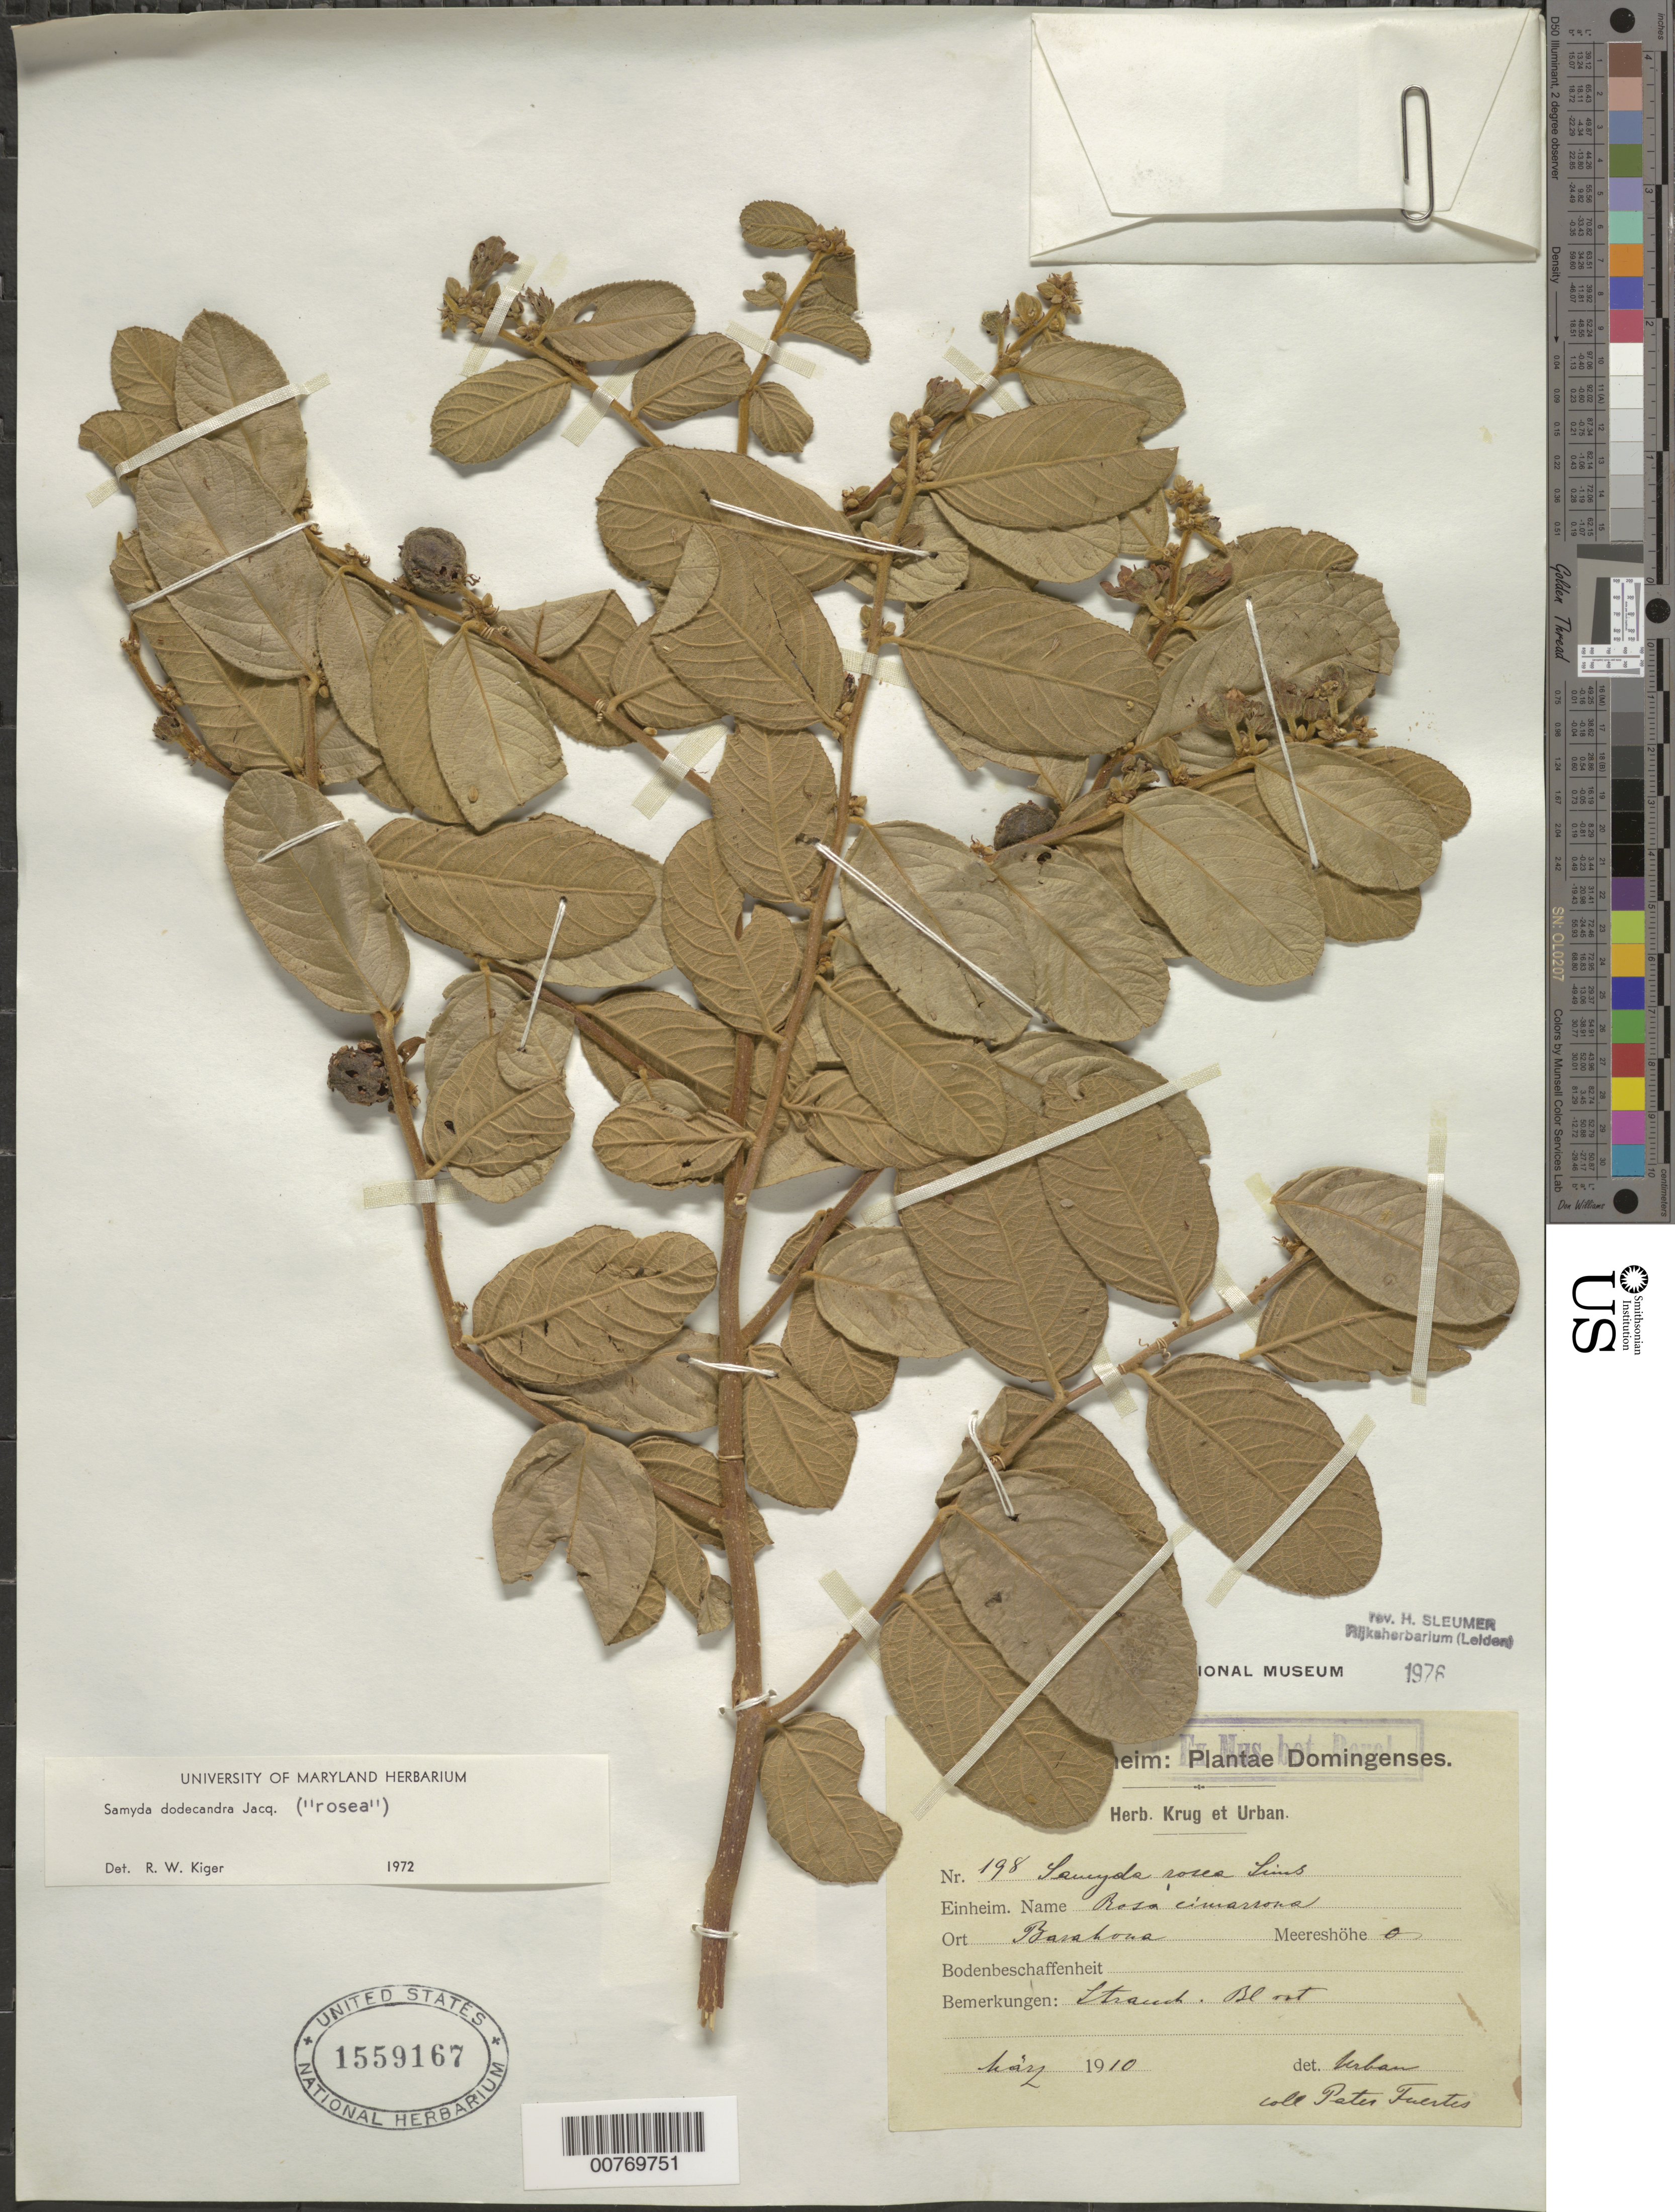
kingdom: Plantae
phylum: Tracheophyta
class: Magnoliopsida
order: Malpighiales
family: Salicaceae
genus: Casearia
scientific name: Casearia dodecandra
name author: (Jacq.) T. Samar. & M.H. Alford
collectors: M. D. Fuertes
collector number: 198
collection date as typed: May 1910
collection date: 1910-05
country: Dominican Republic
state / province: Barahona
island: Hispaniola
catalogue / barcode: US 1559167